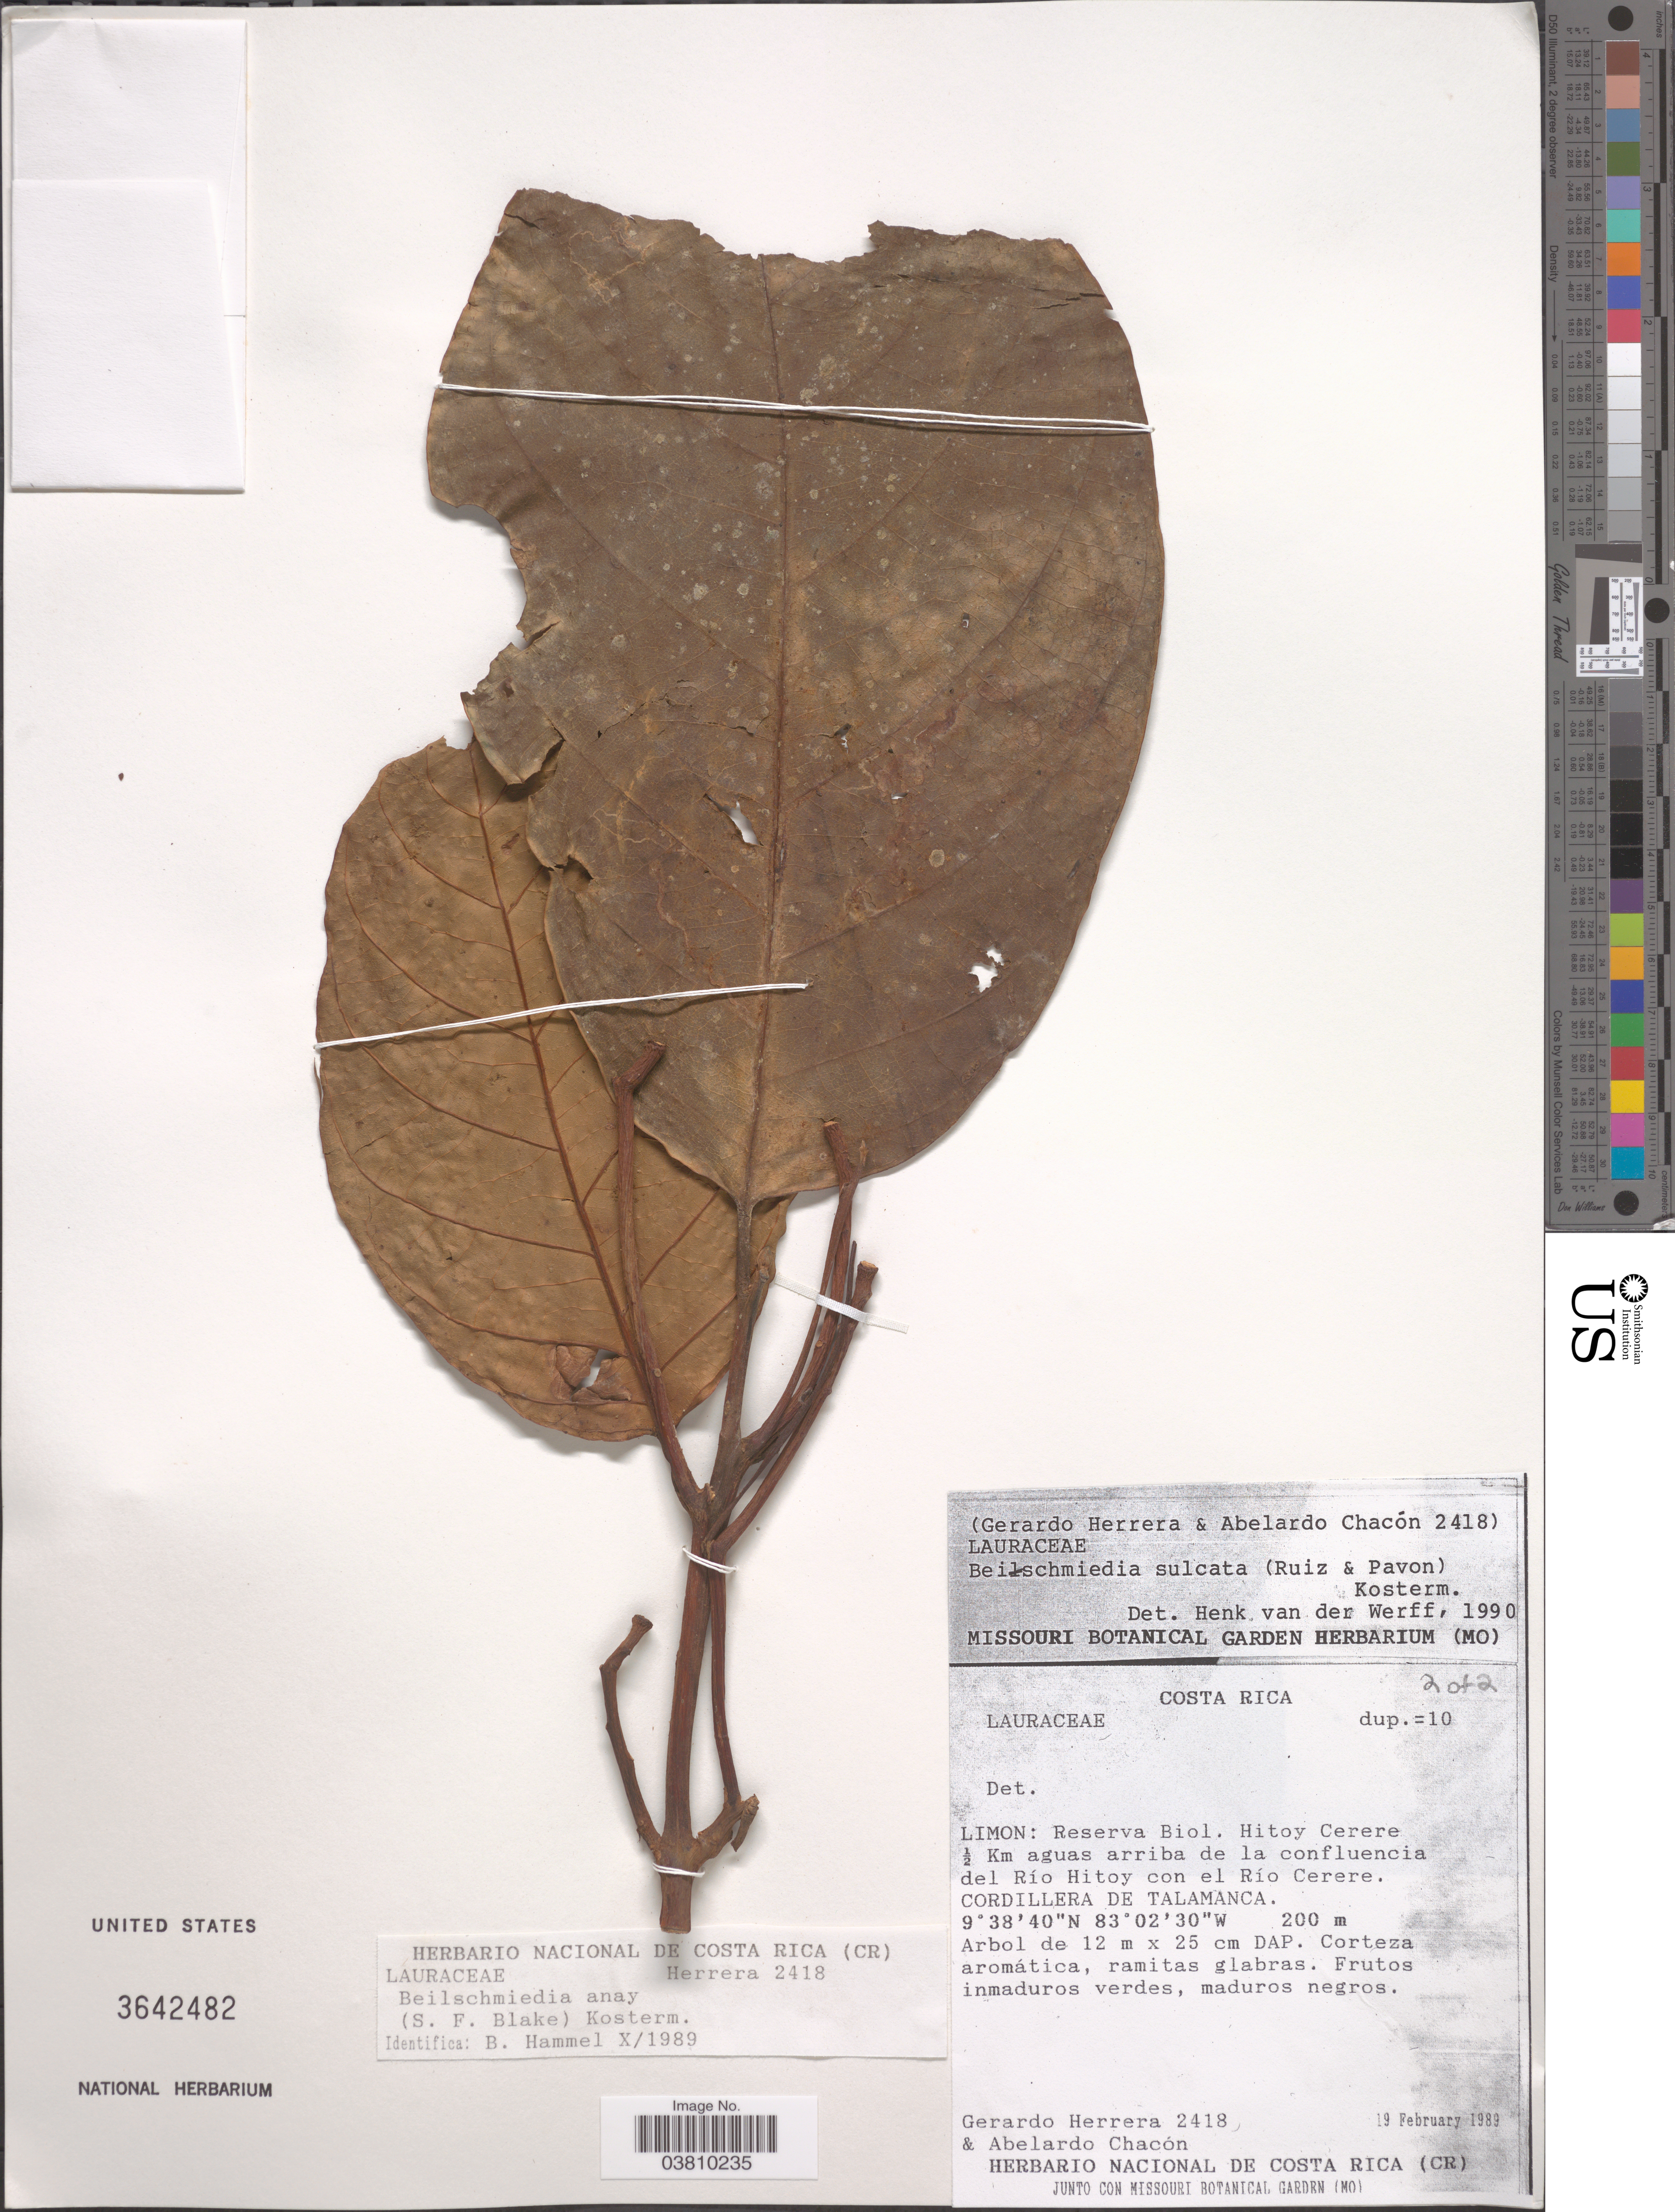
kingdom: Plantae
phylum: Tracheophyta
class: Magnoliopsida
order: Laurales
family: Lauraceae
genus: Beilschmiedia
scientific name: Beilschmiedia sulcata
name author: (Ruiz & Pav.) Kosterm.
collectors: G. Herrera & A. Chacon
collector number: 2418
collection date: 1989-02-19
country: Costa Rica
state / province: Limón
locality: Reserva Biol. Hitoy Cerere ½ Km aguas arriba de la confluencia del Río Hitoy con el Río Cerere. Cordillera de Talamanca.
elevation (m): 200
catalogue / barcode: US 3642482